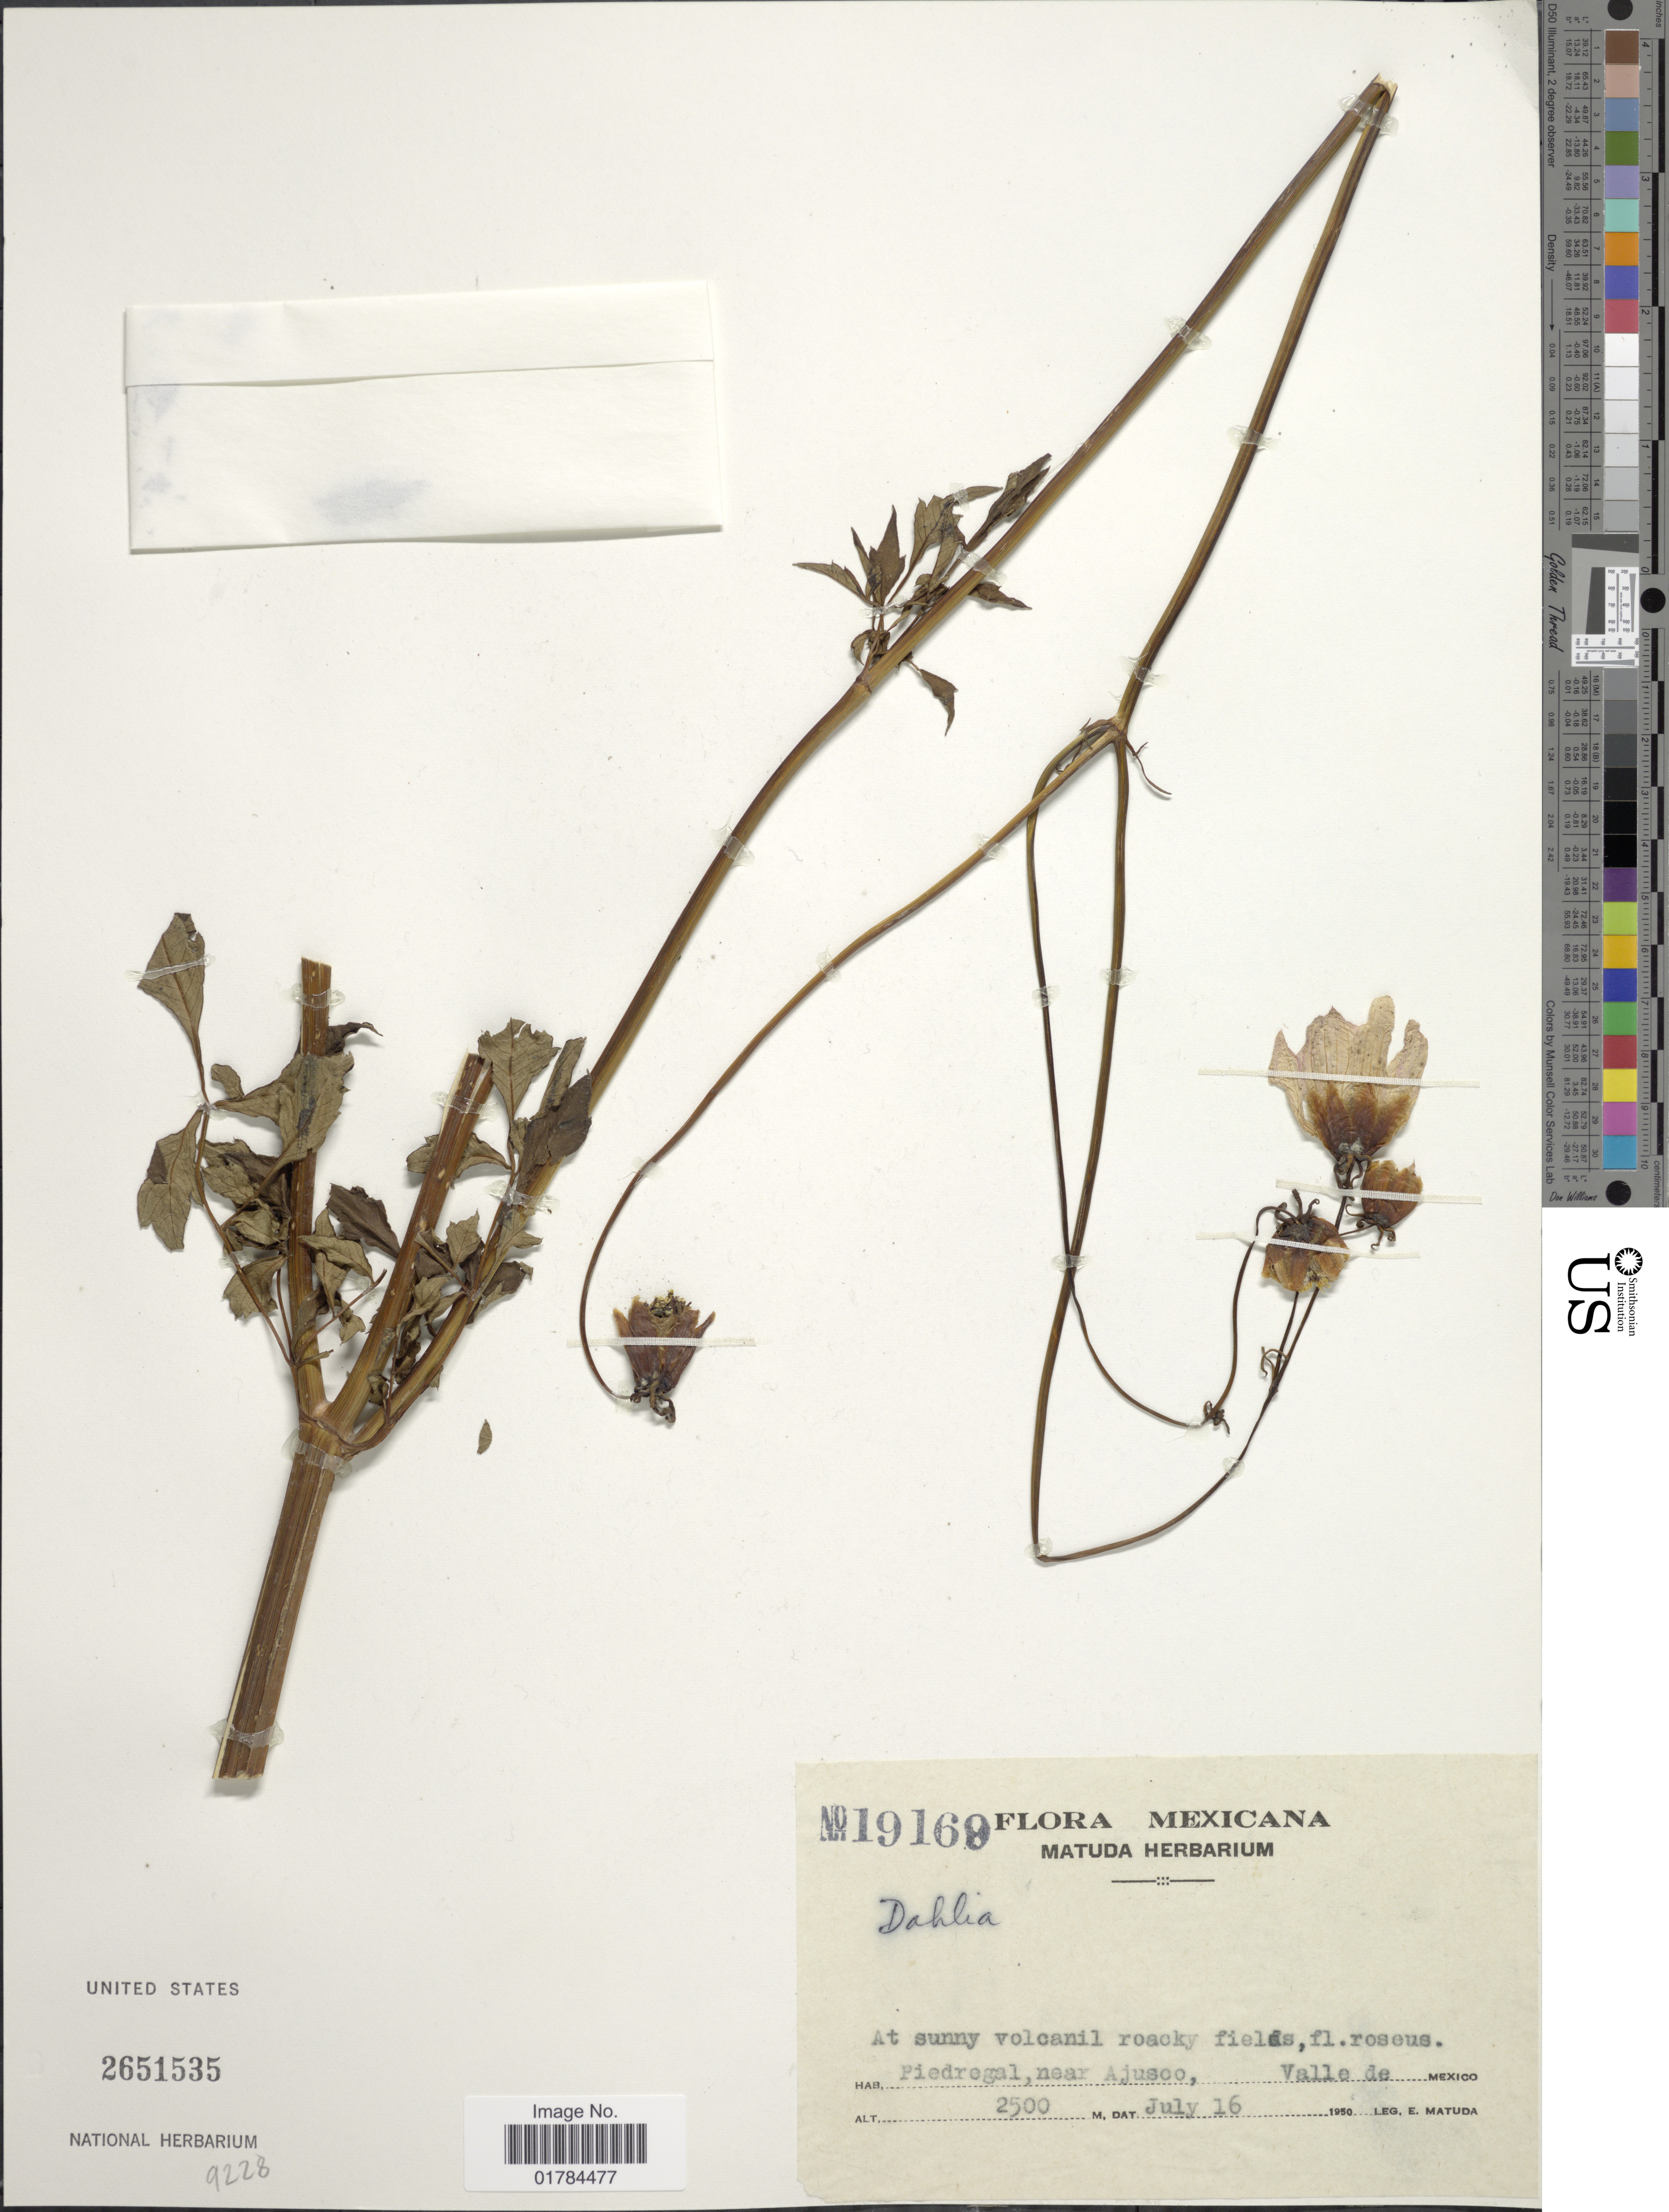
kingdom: Plantae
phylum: Tracheophyta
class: Magnoliopsida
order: Asterales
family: Asteraceae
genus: Dahlia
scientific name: Dahlia sp.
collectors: E. Matuda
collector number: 19169*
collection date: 1950-07-16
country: Mexico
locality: Piedregal, near Ajusco, Valle de Mexico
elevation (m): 2500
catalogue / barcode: US 2651535